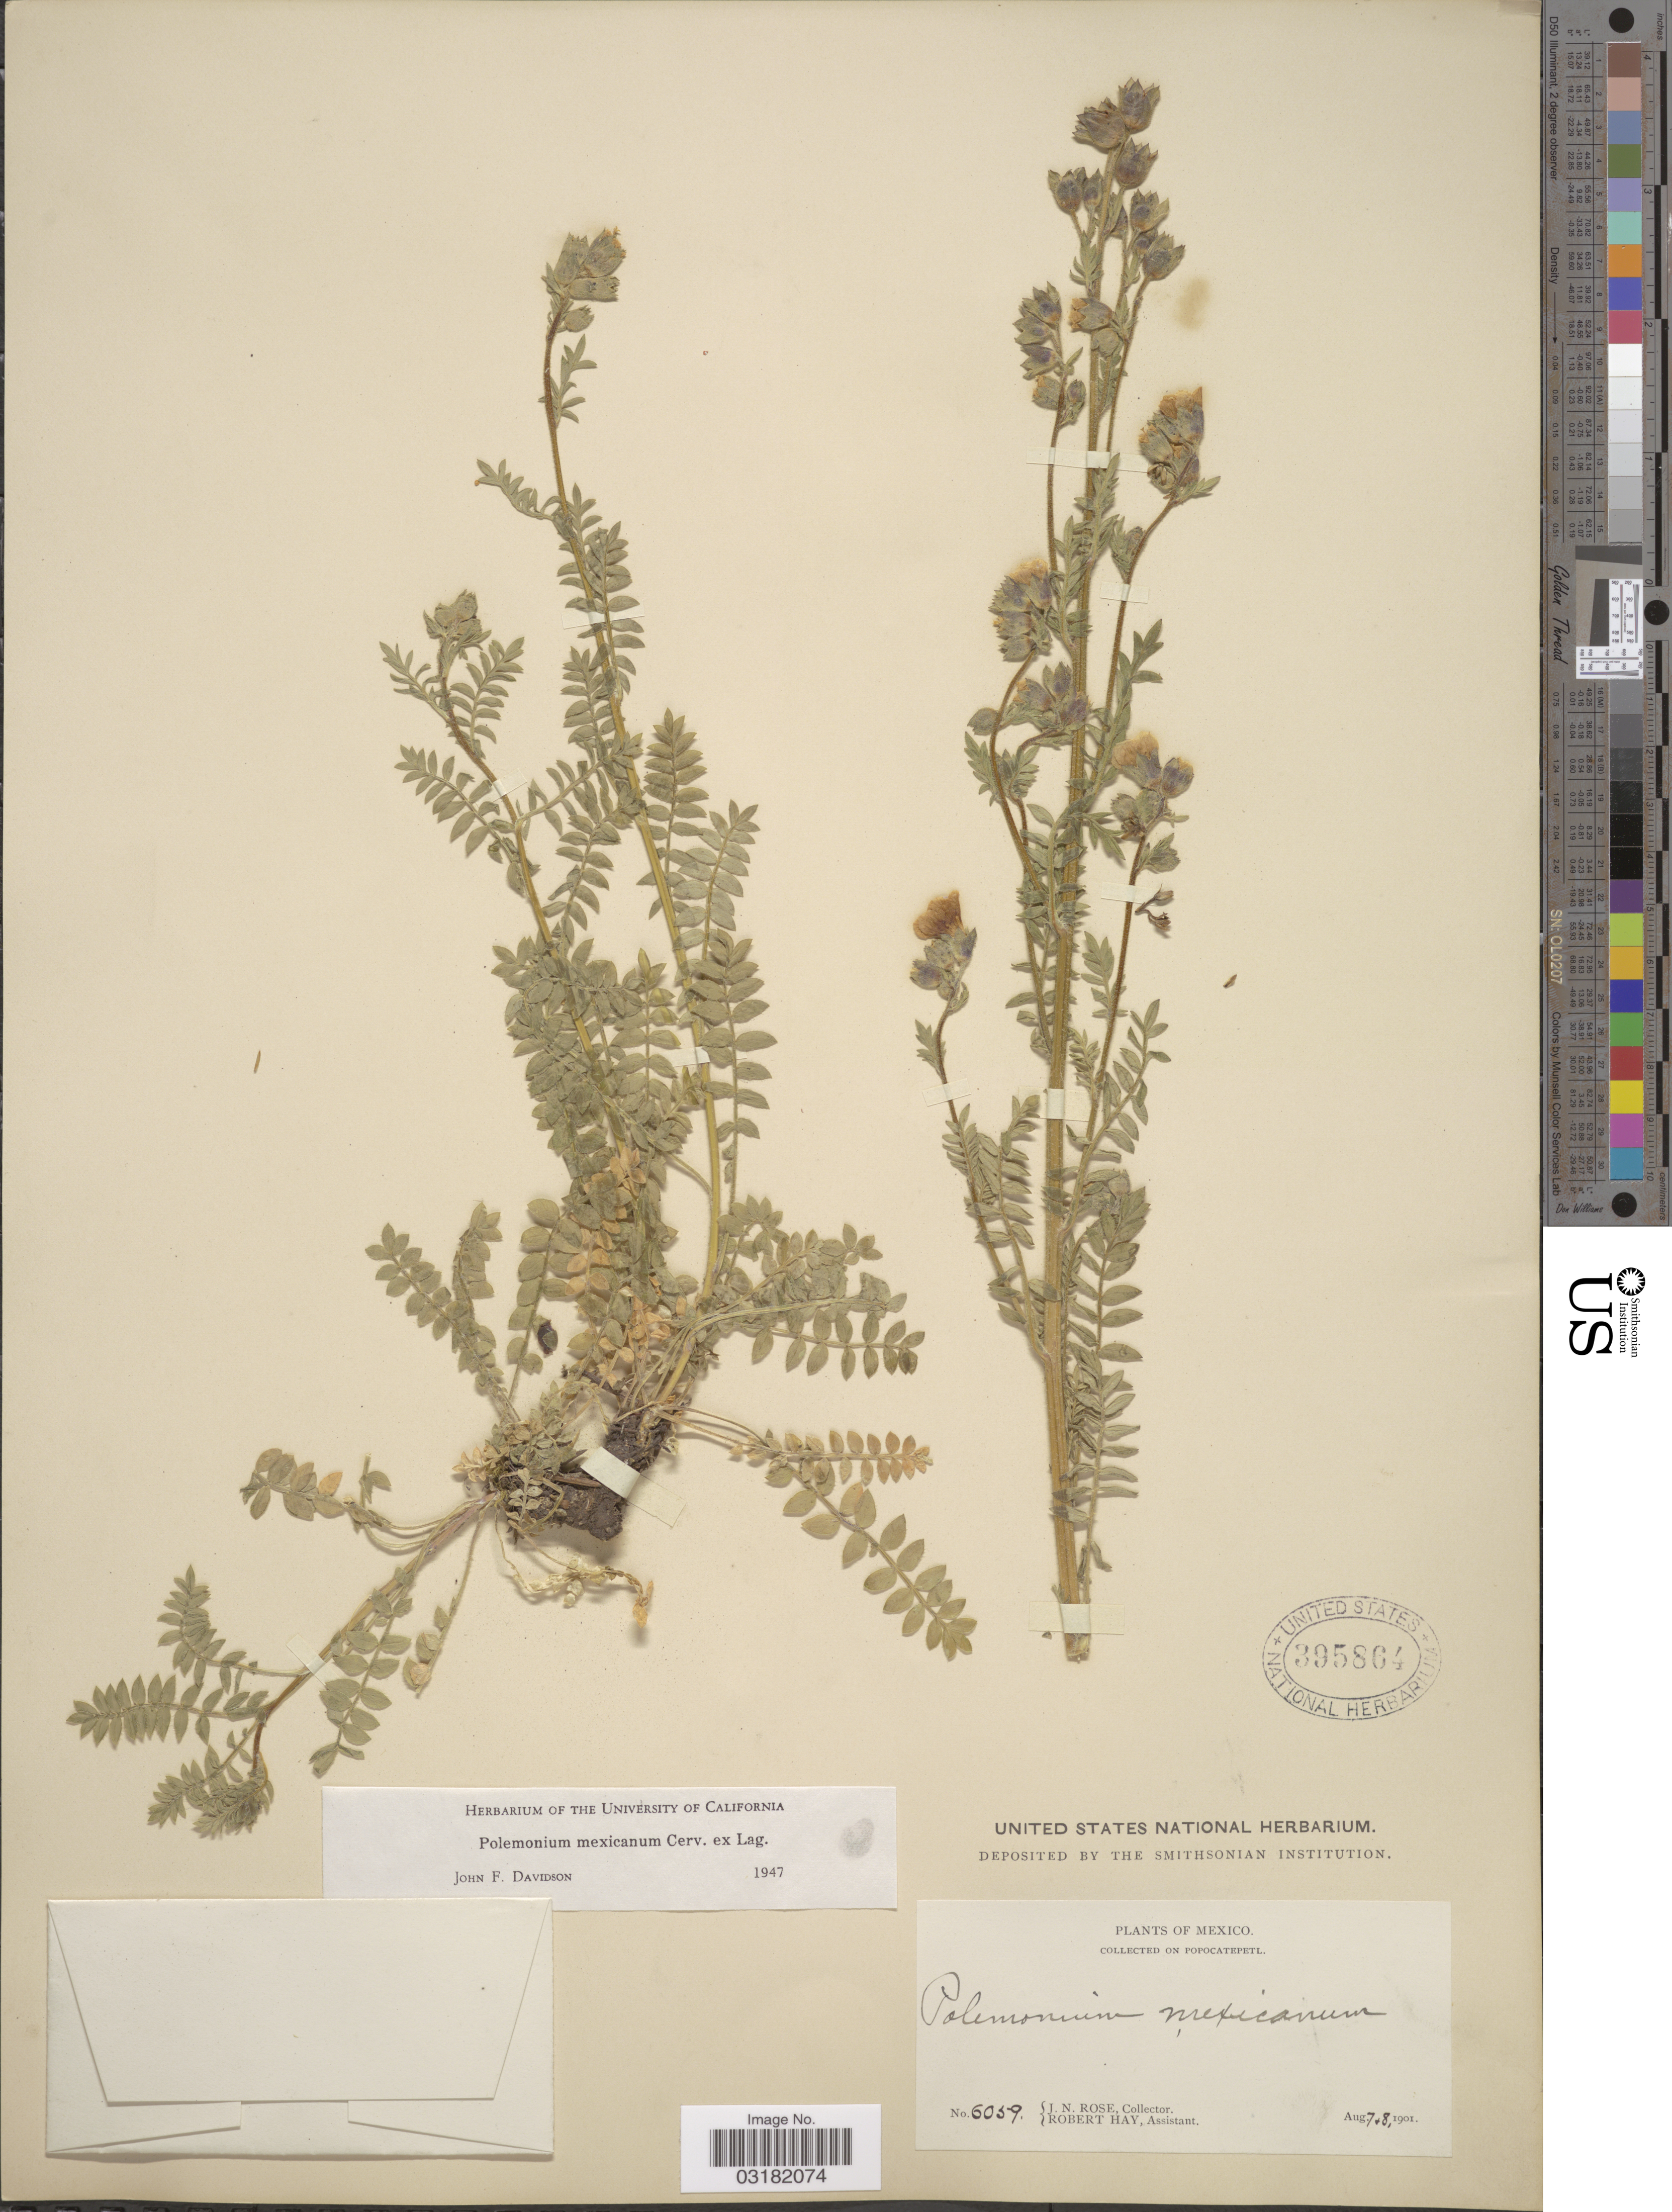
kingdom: Plantae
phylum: Tracheophyta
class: Magnoliopsida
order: Ericales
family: Polemoniaceae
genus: Polemonium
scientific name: Polemonium mexicanum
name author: Cerv. ex Lag.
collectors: J. N. Rose & R. Hay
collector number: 6059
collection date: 1901-08-07/1901-08-08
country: Mexico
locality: On Popocatepetl.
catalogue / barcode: US 395864